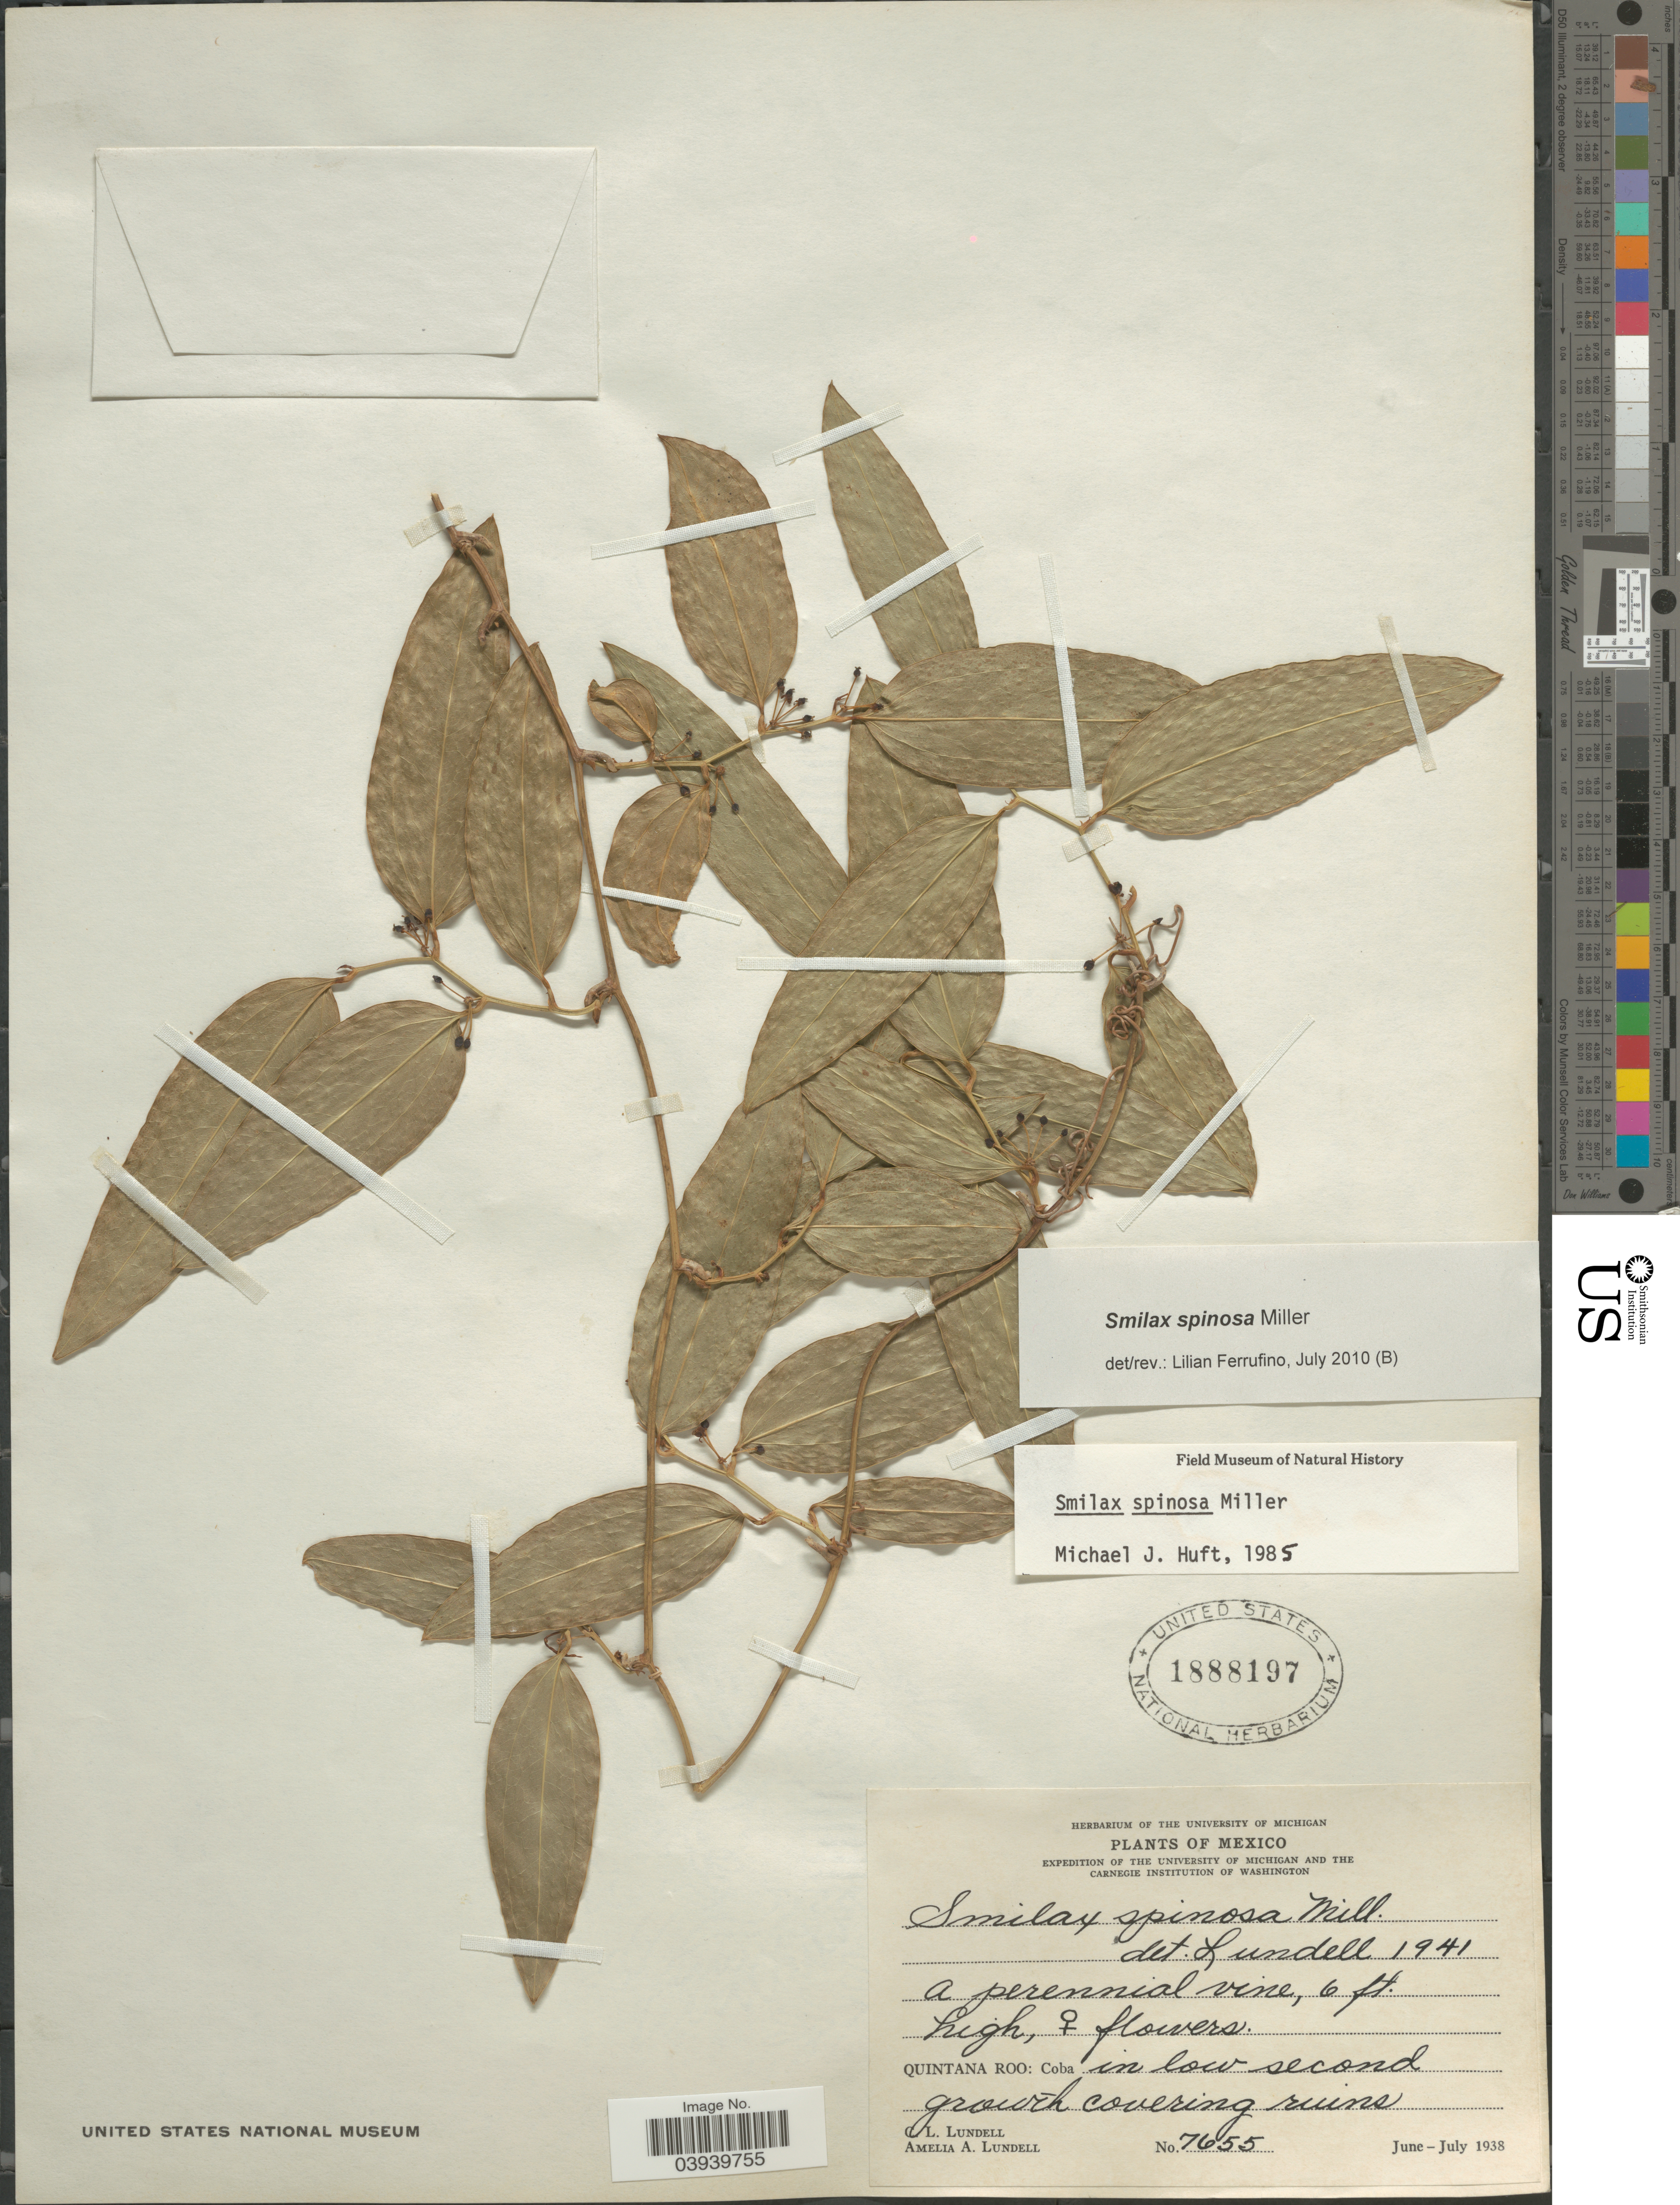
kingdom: Plantae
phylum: Tracheophyta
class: Liliopsida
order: Liliales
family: Smilacaceae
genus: Smilax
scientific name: Smilax spinosa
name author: Mill.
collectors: C. L. Lundell & A. A. Lundell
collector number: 7655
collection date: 1938-06/1938-07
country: Mexico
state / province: Quintana Roo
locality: Coba.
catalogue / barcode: US 1888197